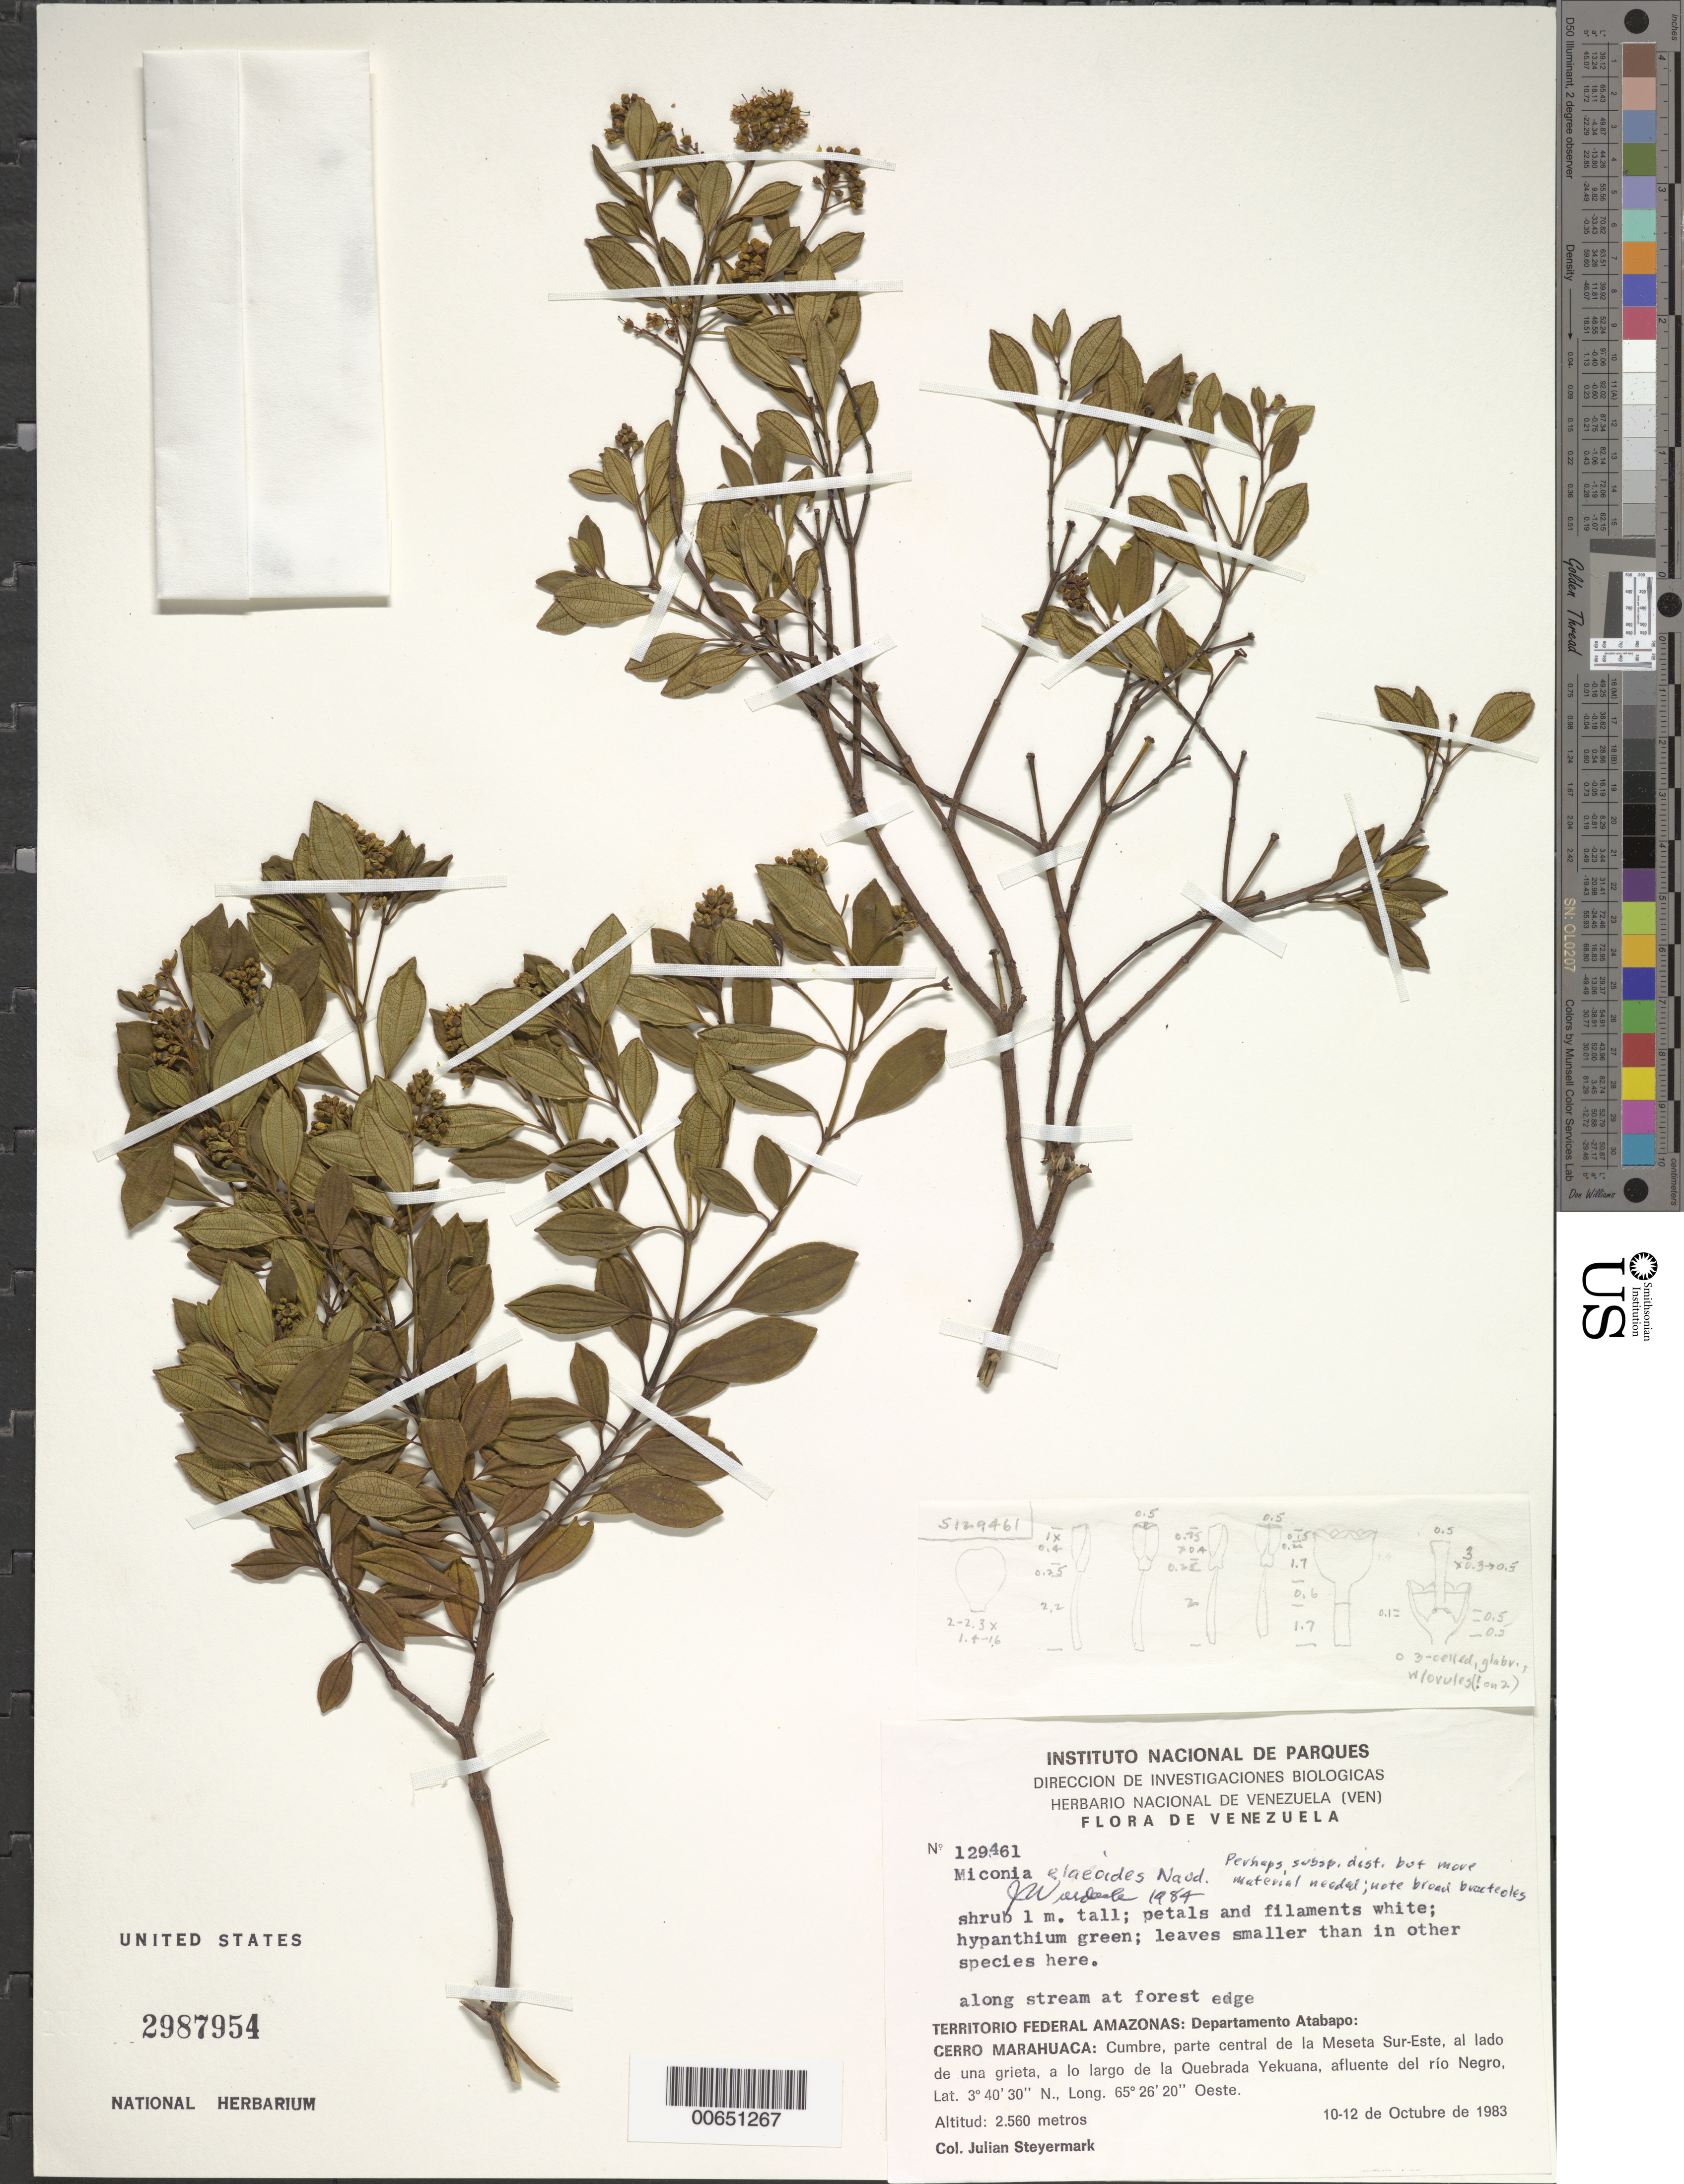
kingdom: Plantae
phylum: Tracheophyta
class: Magnoliopsida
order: Myrtales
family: Melastomataceae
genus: Miconia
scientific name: Miconia elaeoides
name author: Naudin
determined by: Wurdack, John J., (US), US (UNITED STATES)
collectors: J. Steyermark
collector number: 129461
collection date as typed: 10-Oct-83 to 12-Oct-83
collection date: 1983-10-10/1983-10-12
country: Venezuela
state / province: Amazonas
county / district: Atabapo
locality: Cerro Marahuaca, cumbre, parte central de la Meseta Sur-Este, a lo largo de la Quebrada Yekuanam, afluente del río Negro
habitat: Al lado de una grieta, along stream at forest edge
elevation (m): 2560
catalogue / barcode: US 2987954